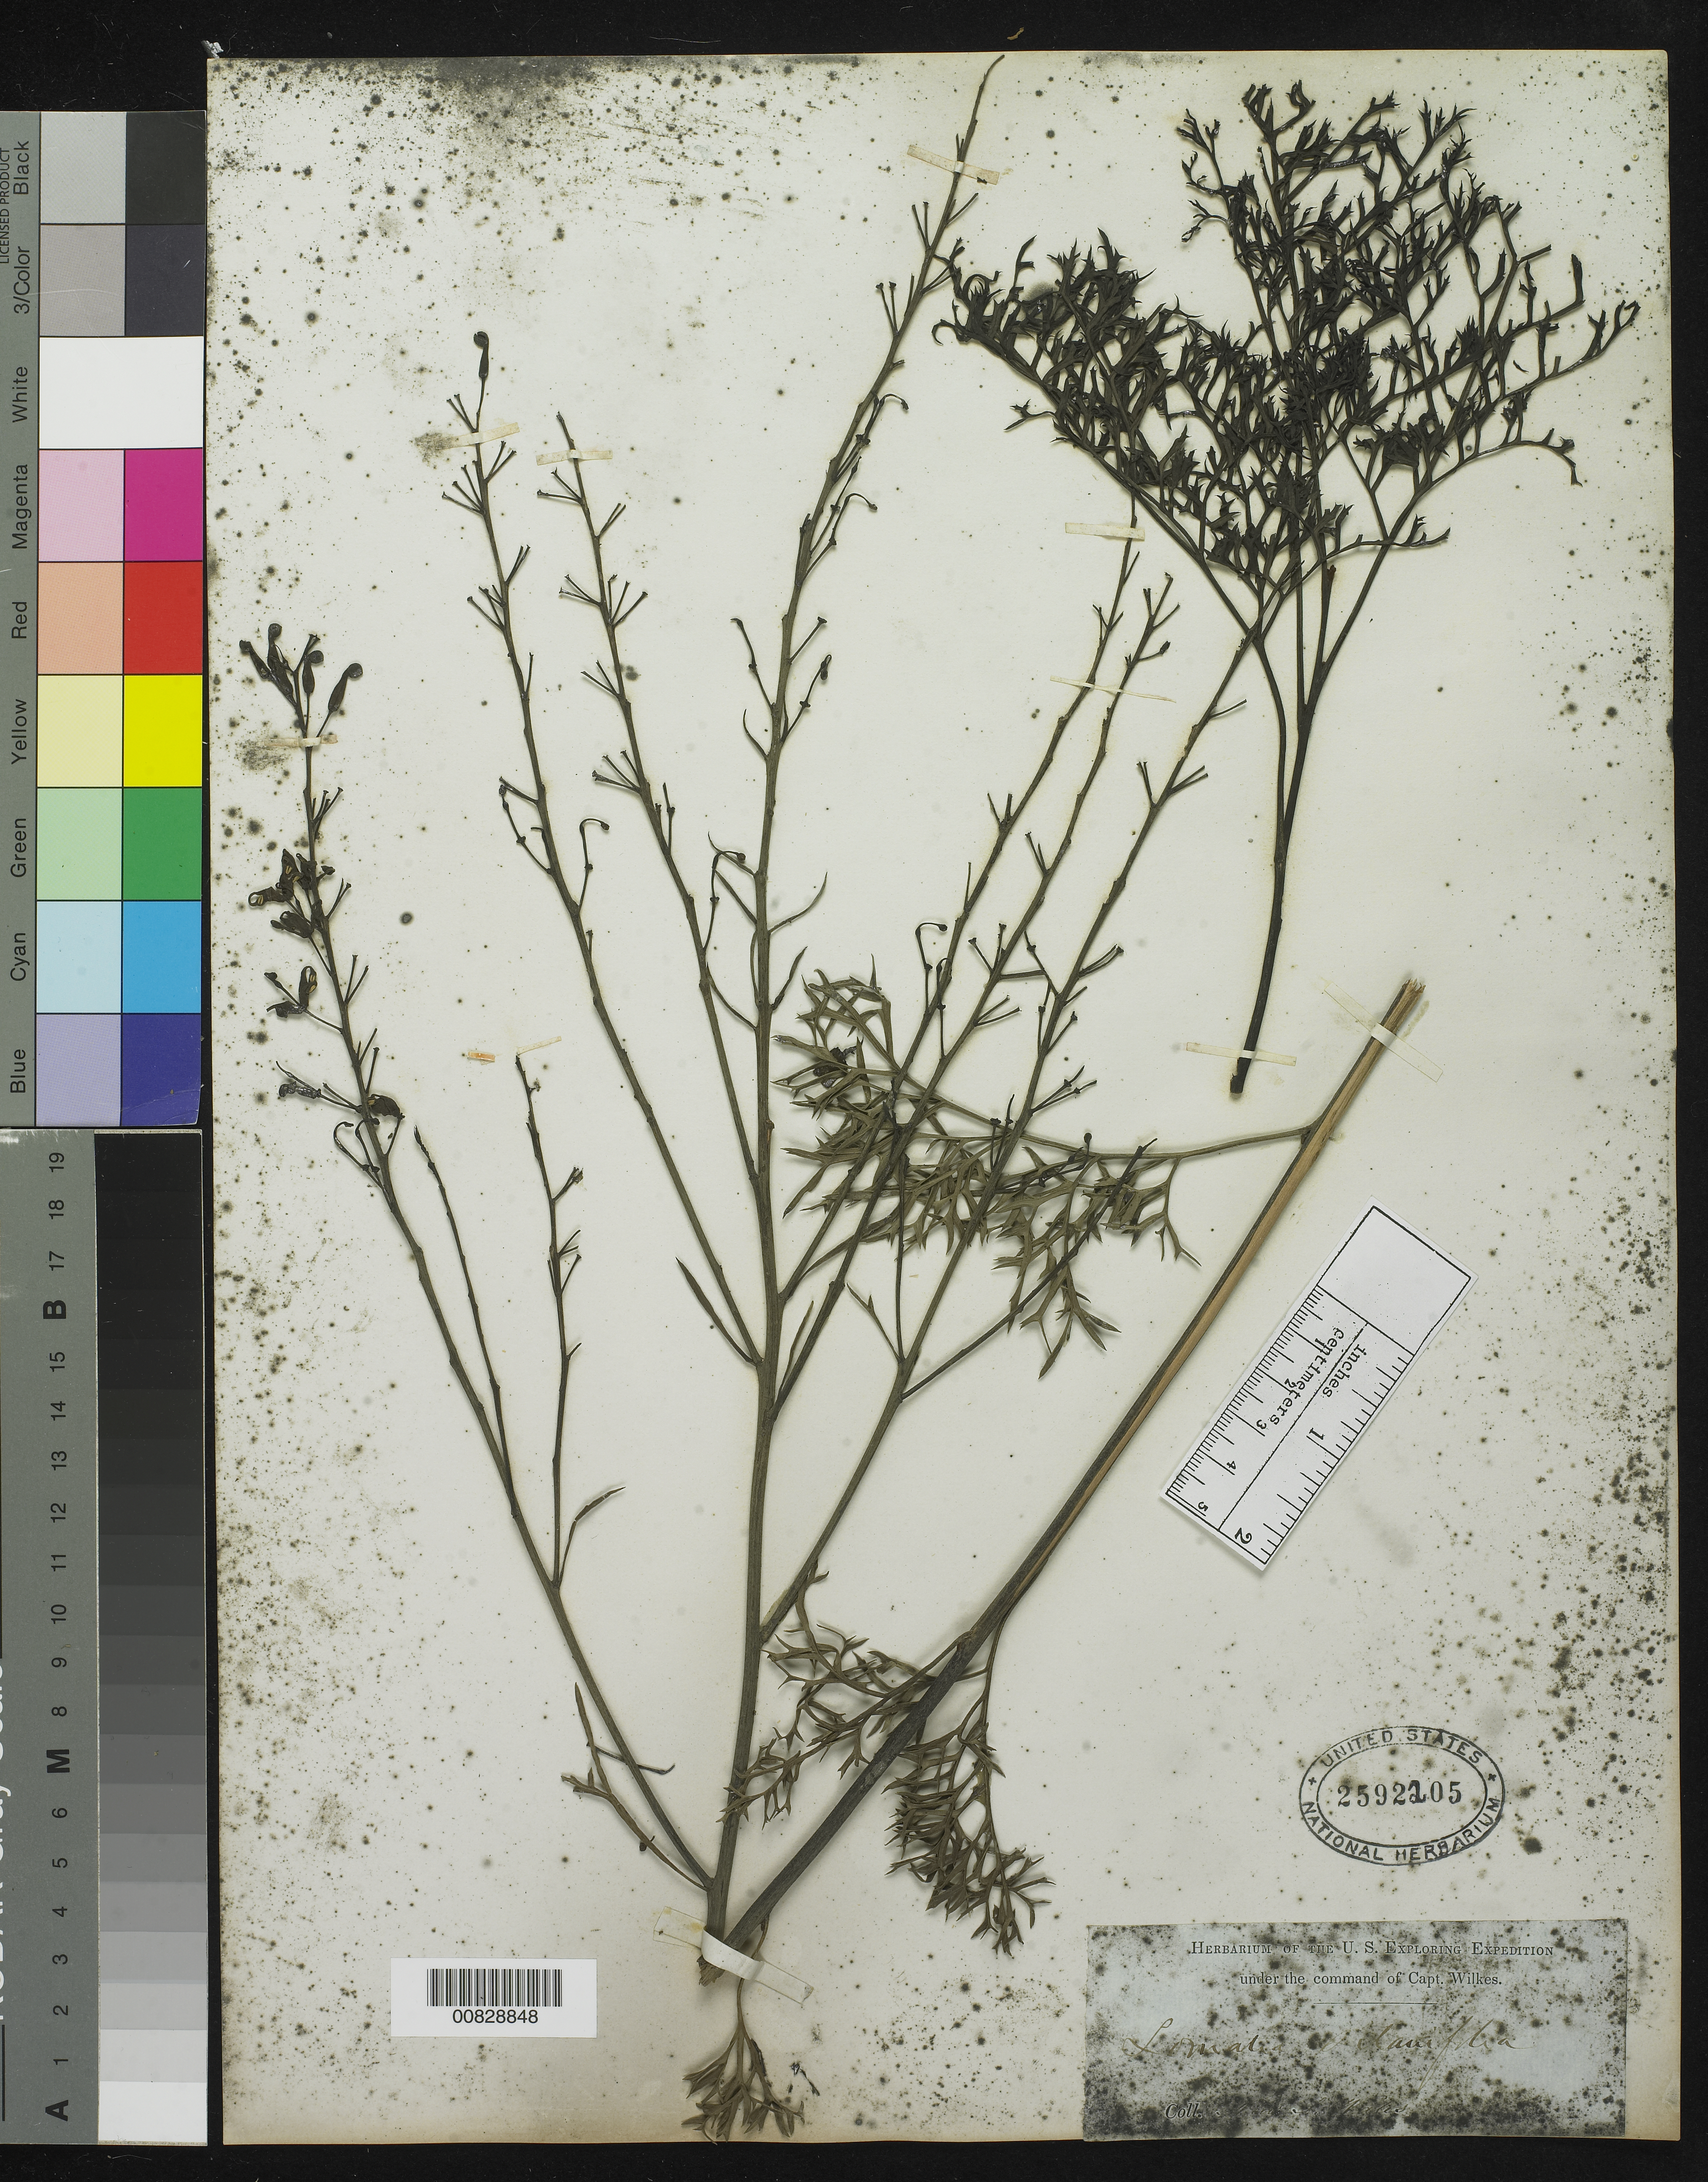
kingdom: Plantae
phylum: Tracheophyta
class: Magnoliopsida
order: Proteales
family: Proteaceae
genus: Lomatia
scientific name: Lomatia silaifolia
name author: (Sm.) R. Br.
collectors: Wilkes Explor. Exped.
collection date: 1838/1842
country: Australia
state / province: New South Wales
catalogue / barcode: US 2592205